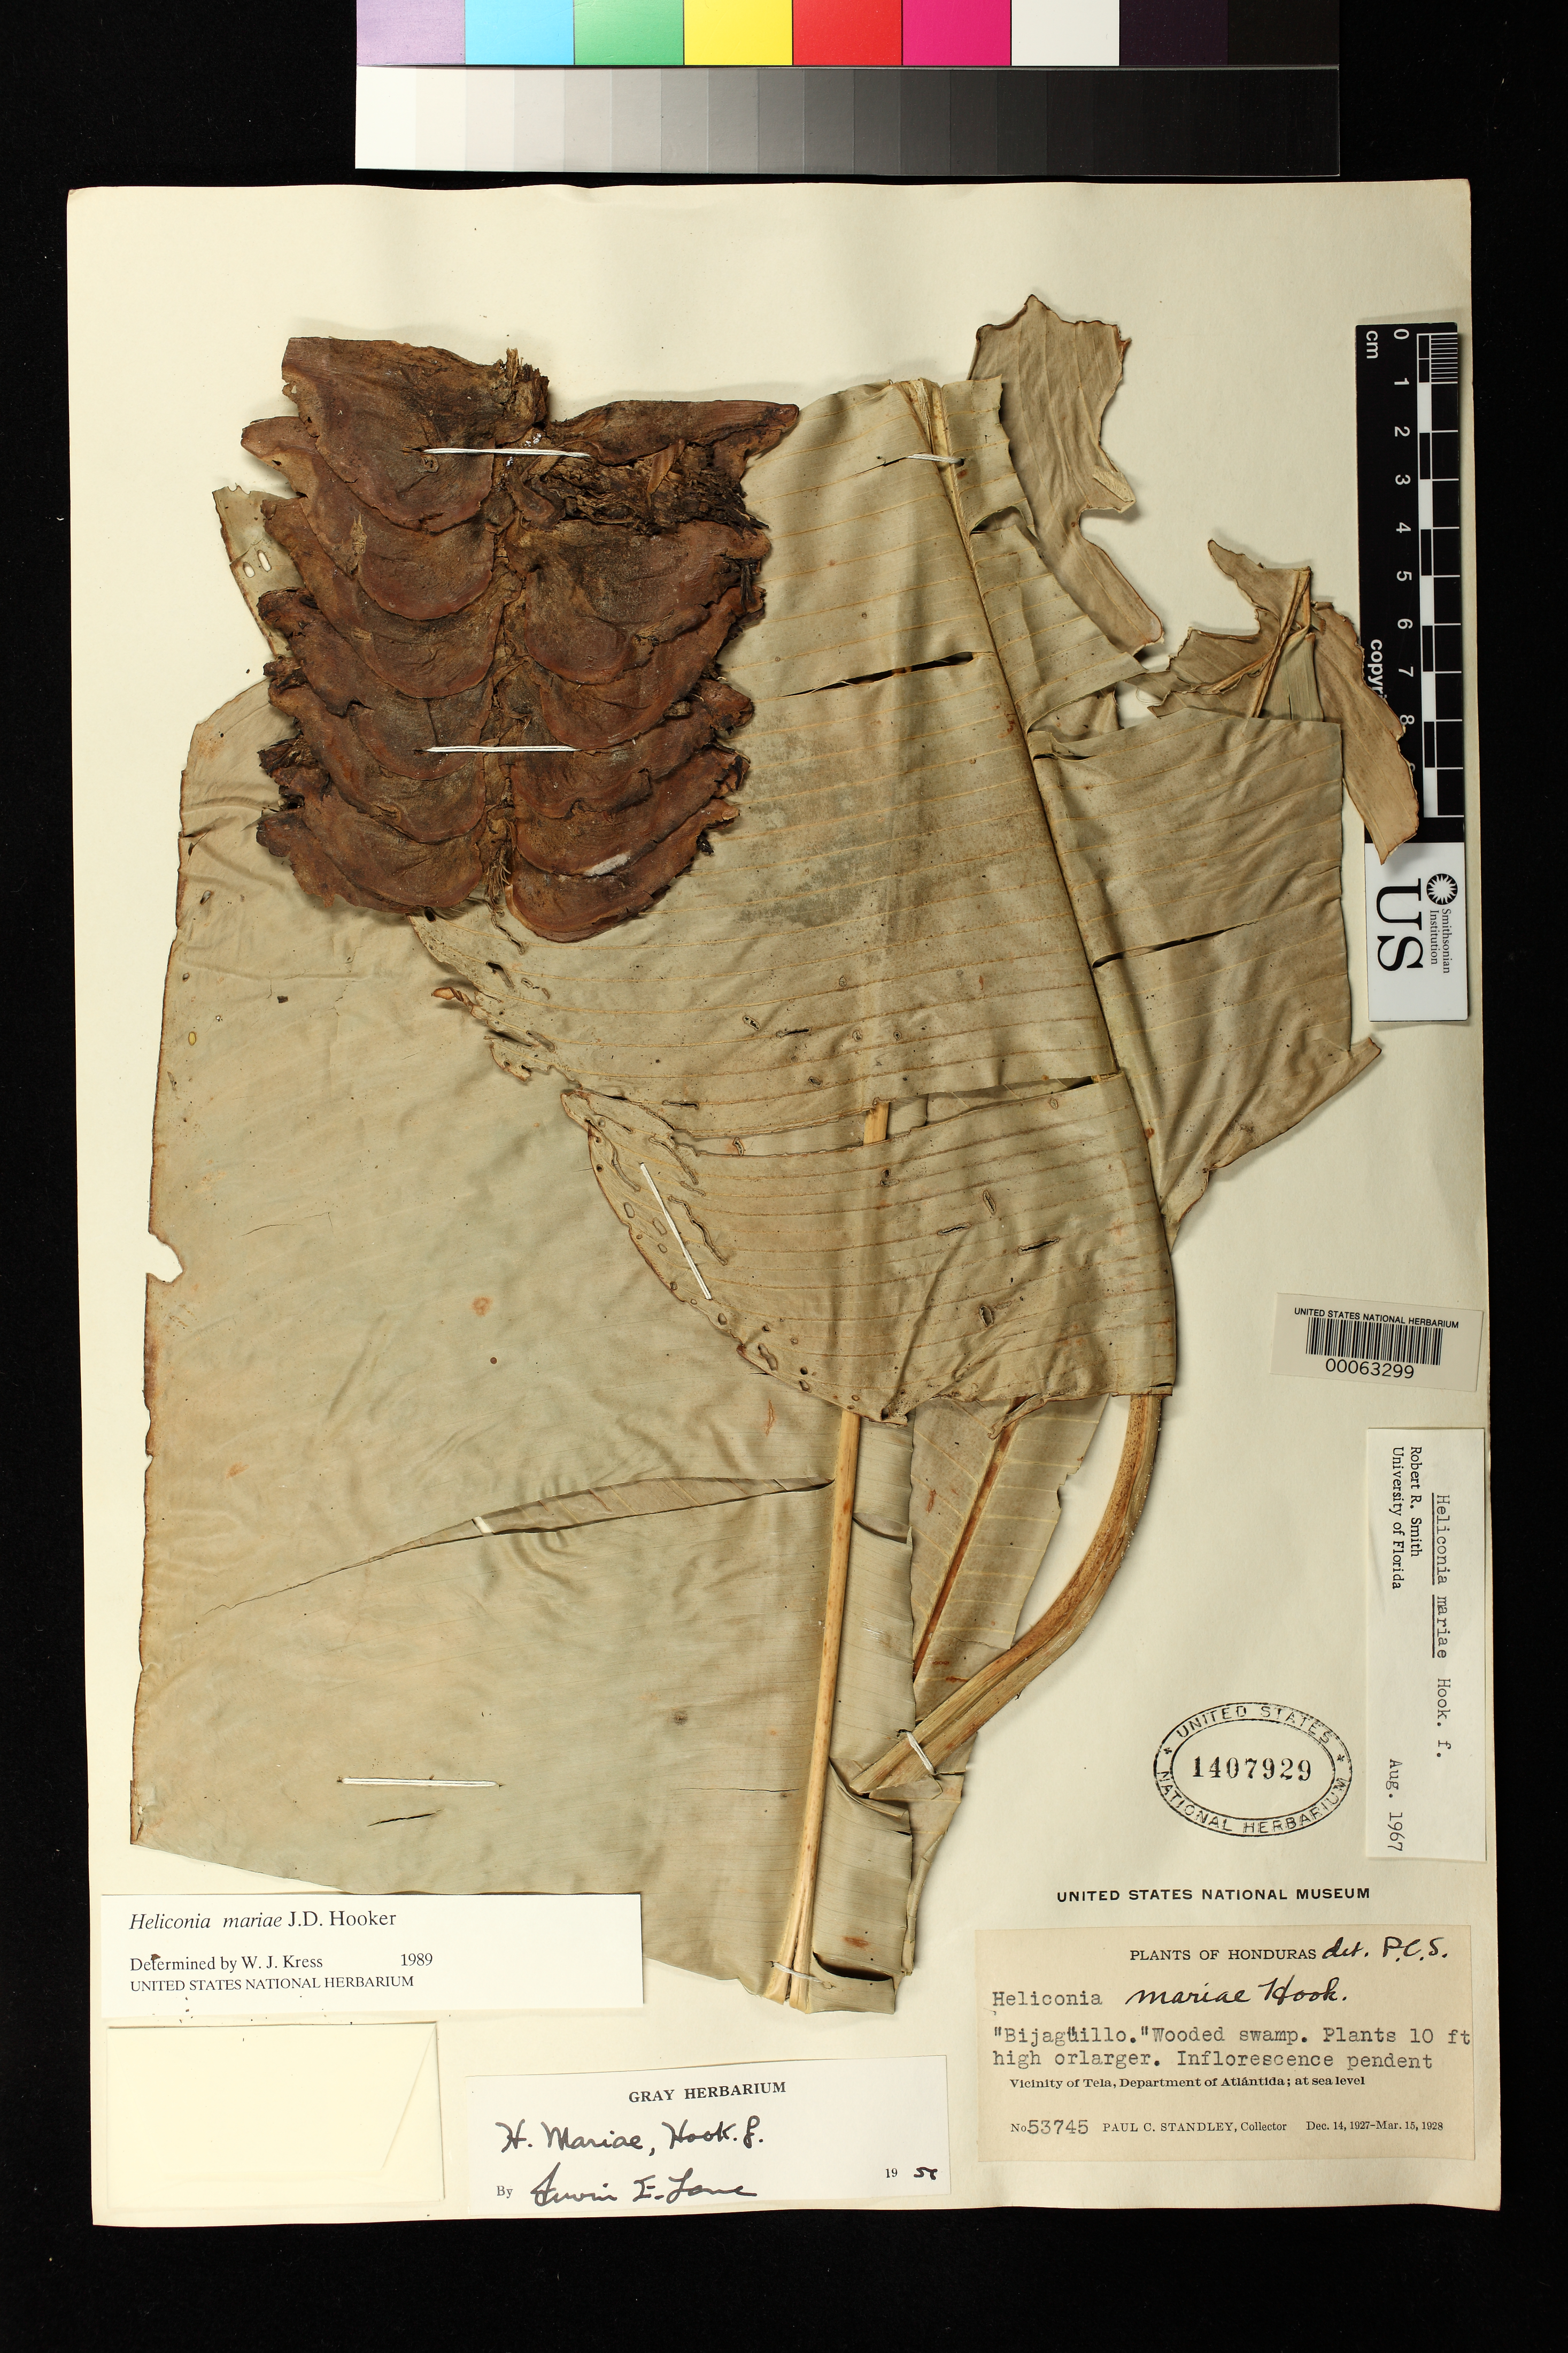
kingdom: Plantae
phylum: Tracheophyta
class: Liliopsida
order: Zingiberales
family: Heliconiaceae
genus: Heliconia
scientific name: Heliconia mariae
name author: Hook. f.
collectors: P. C. Standley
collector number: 53745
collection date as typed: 14 Dec 1927 to 15 Mar 1928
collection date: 1927-12-14/1928-03-15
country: Honduras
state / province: Atlántida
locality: Vicinity of Tela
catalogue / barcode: US 1407929